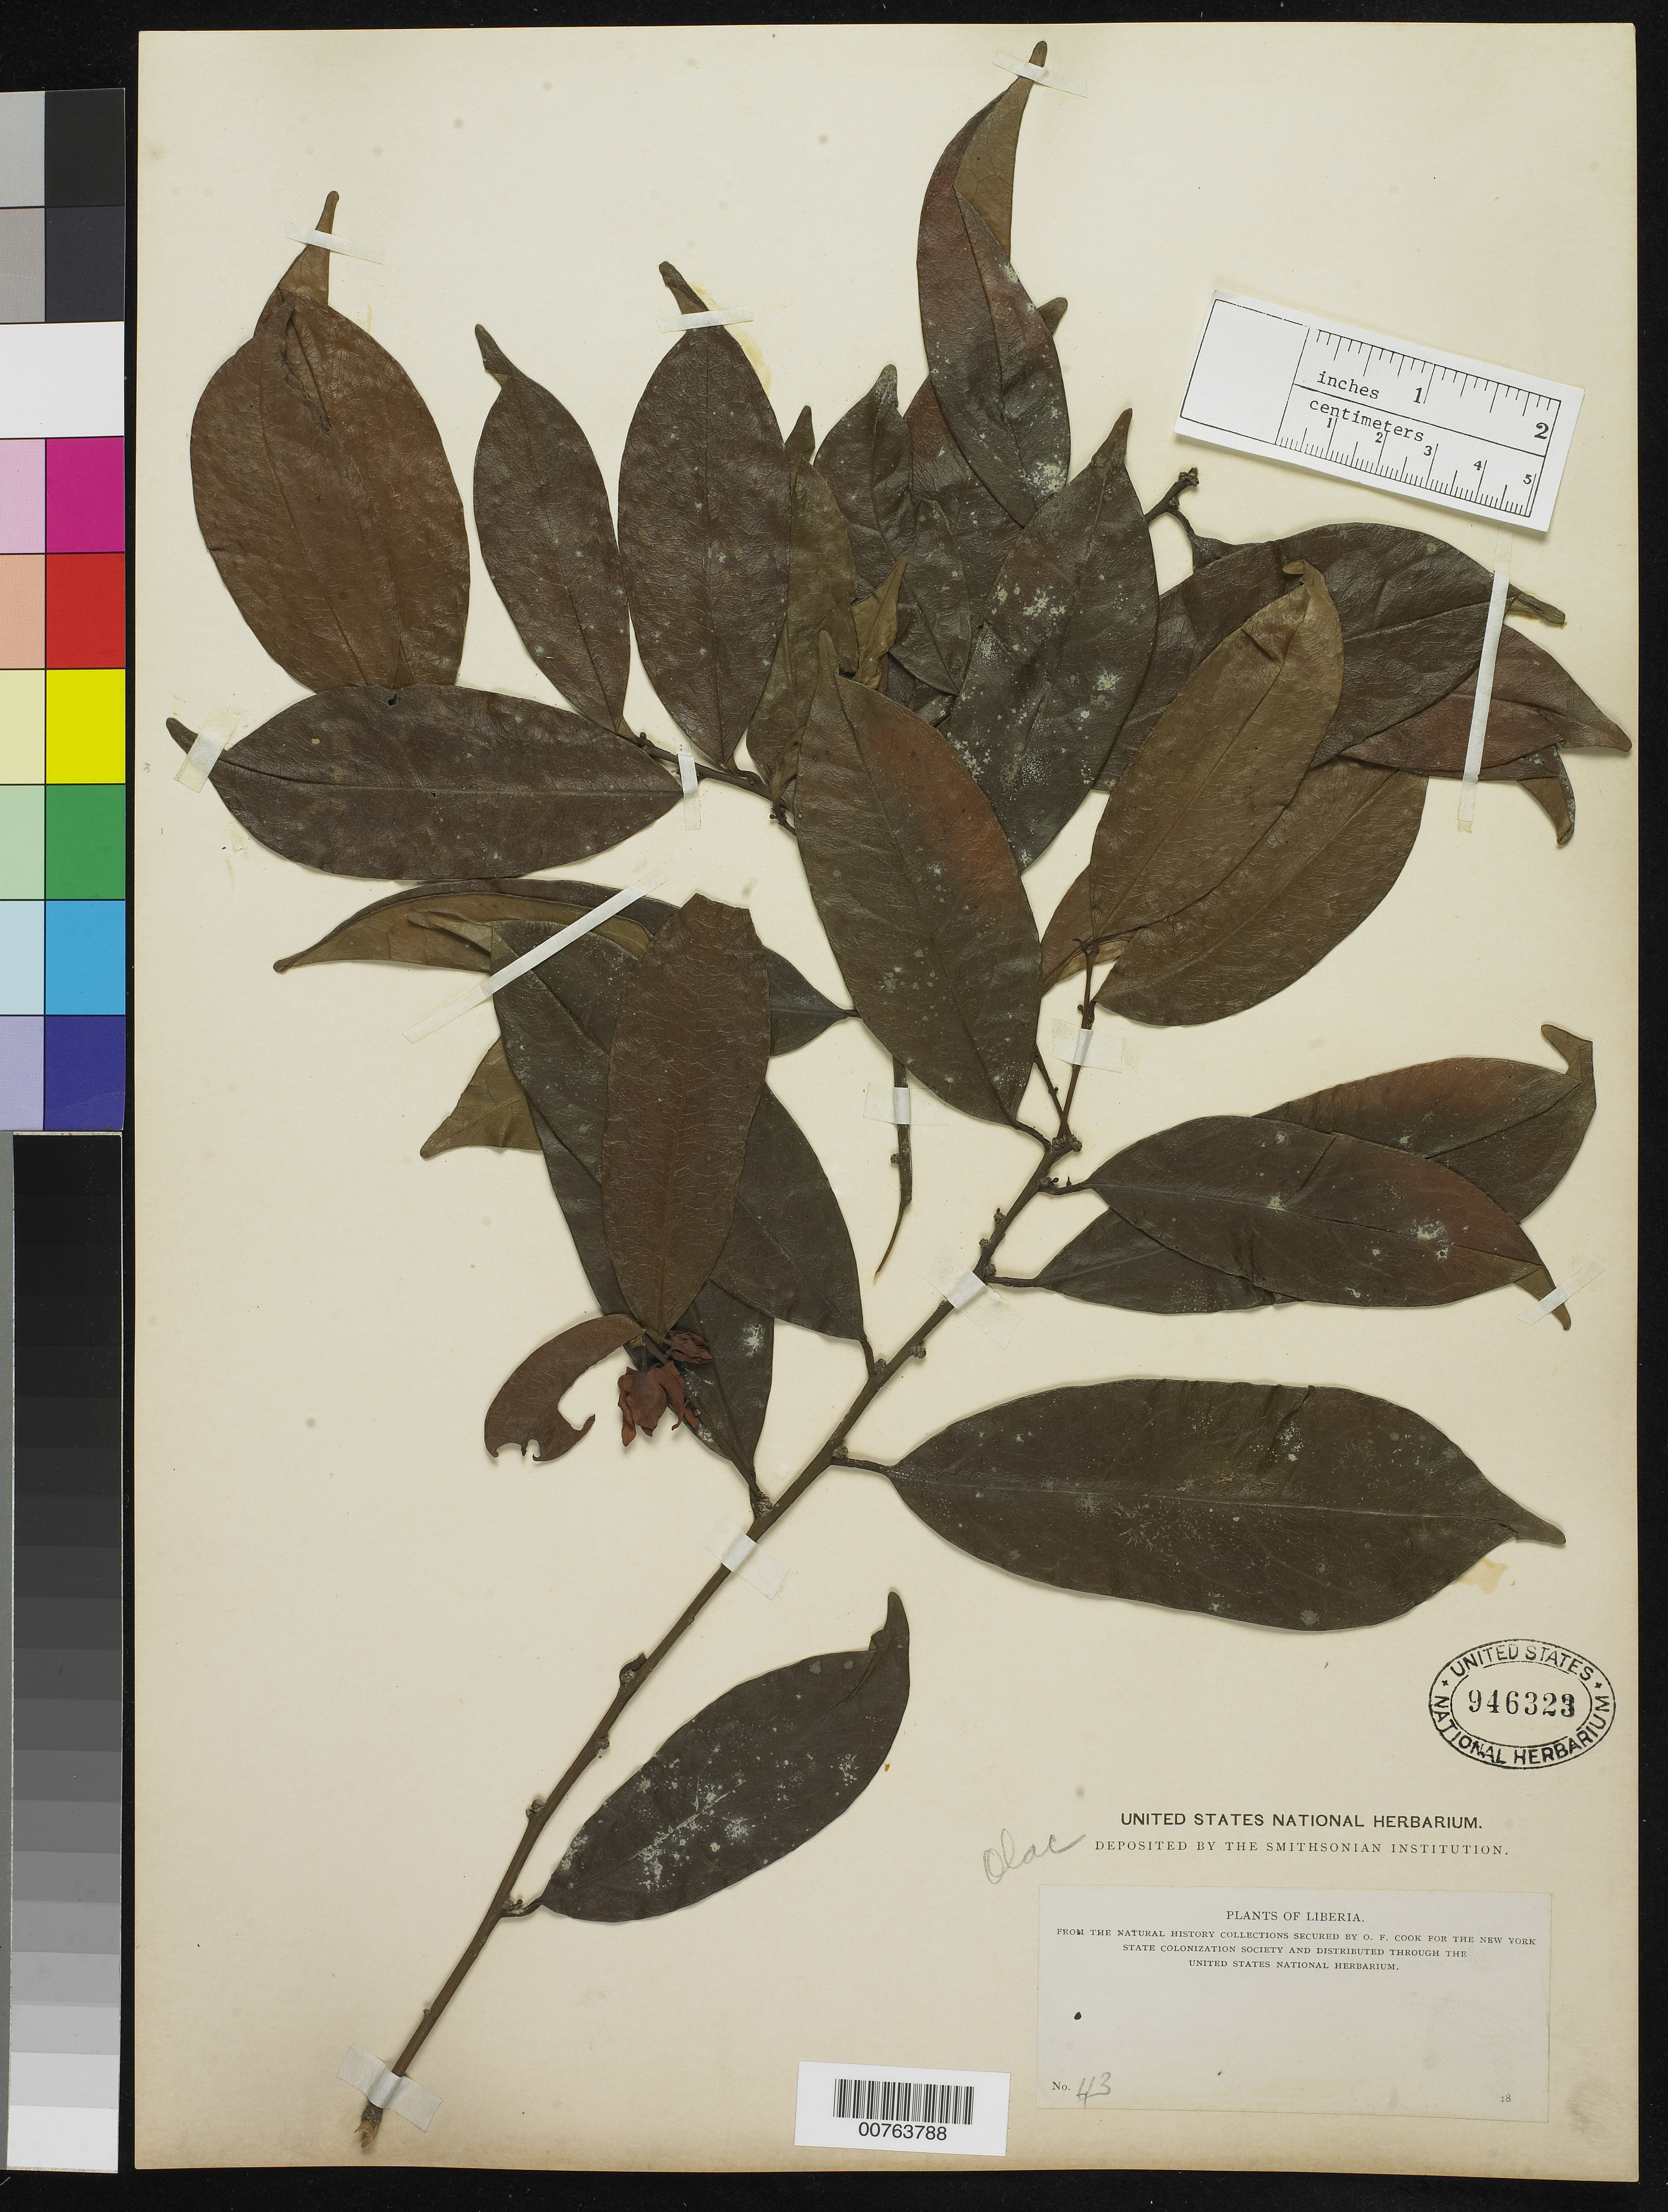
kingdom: Plantae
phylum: Tracheophyta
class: Magnoliopsida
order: Santalales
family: Olacaceae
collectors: O. F. Cook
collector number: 43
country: Liberia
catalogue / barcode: US 946323